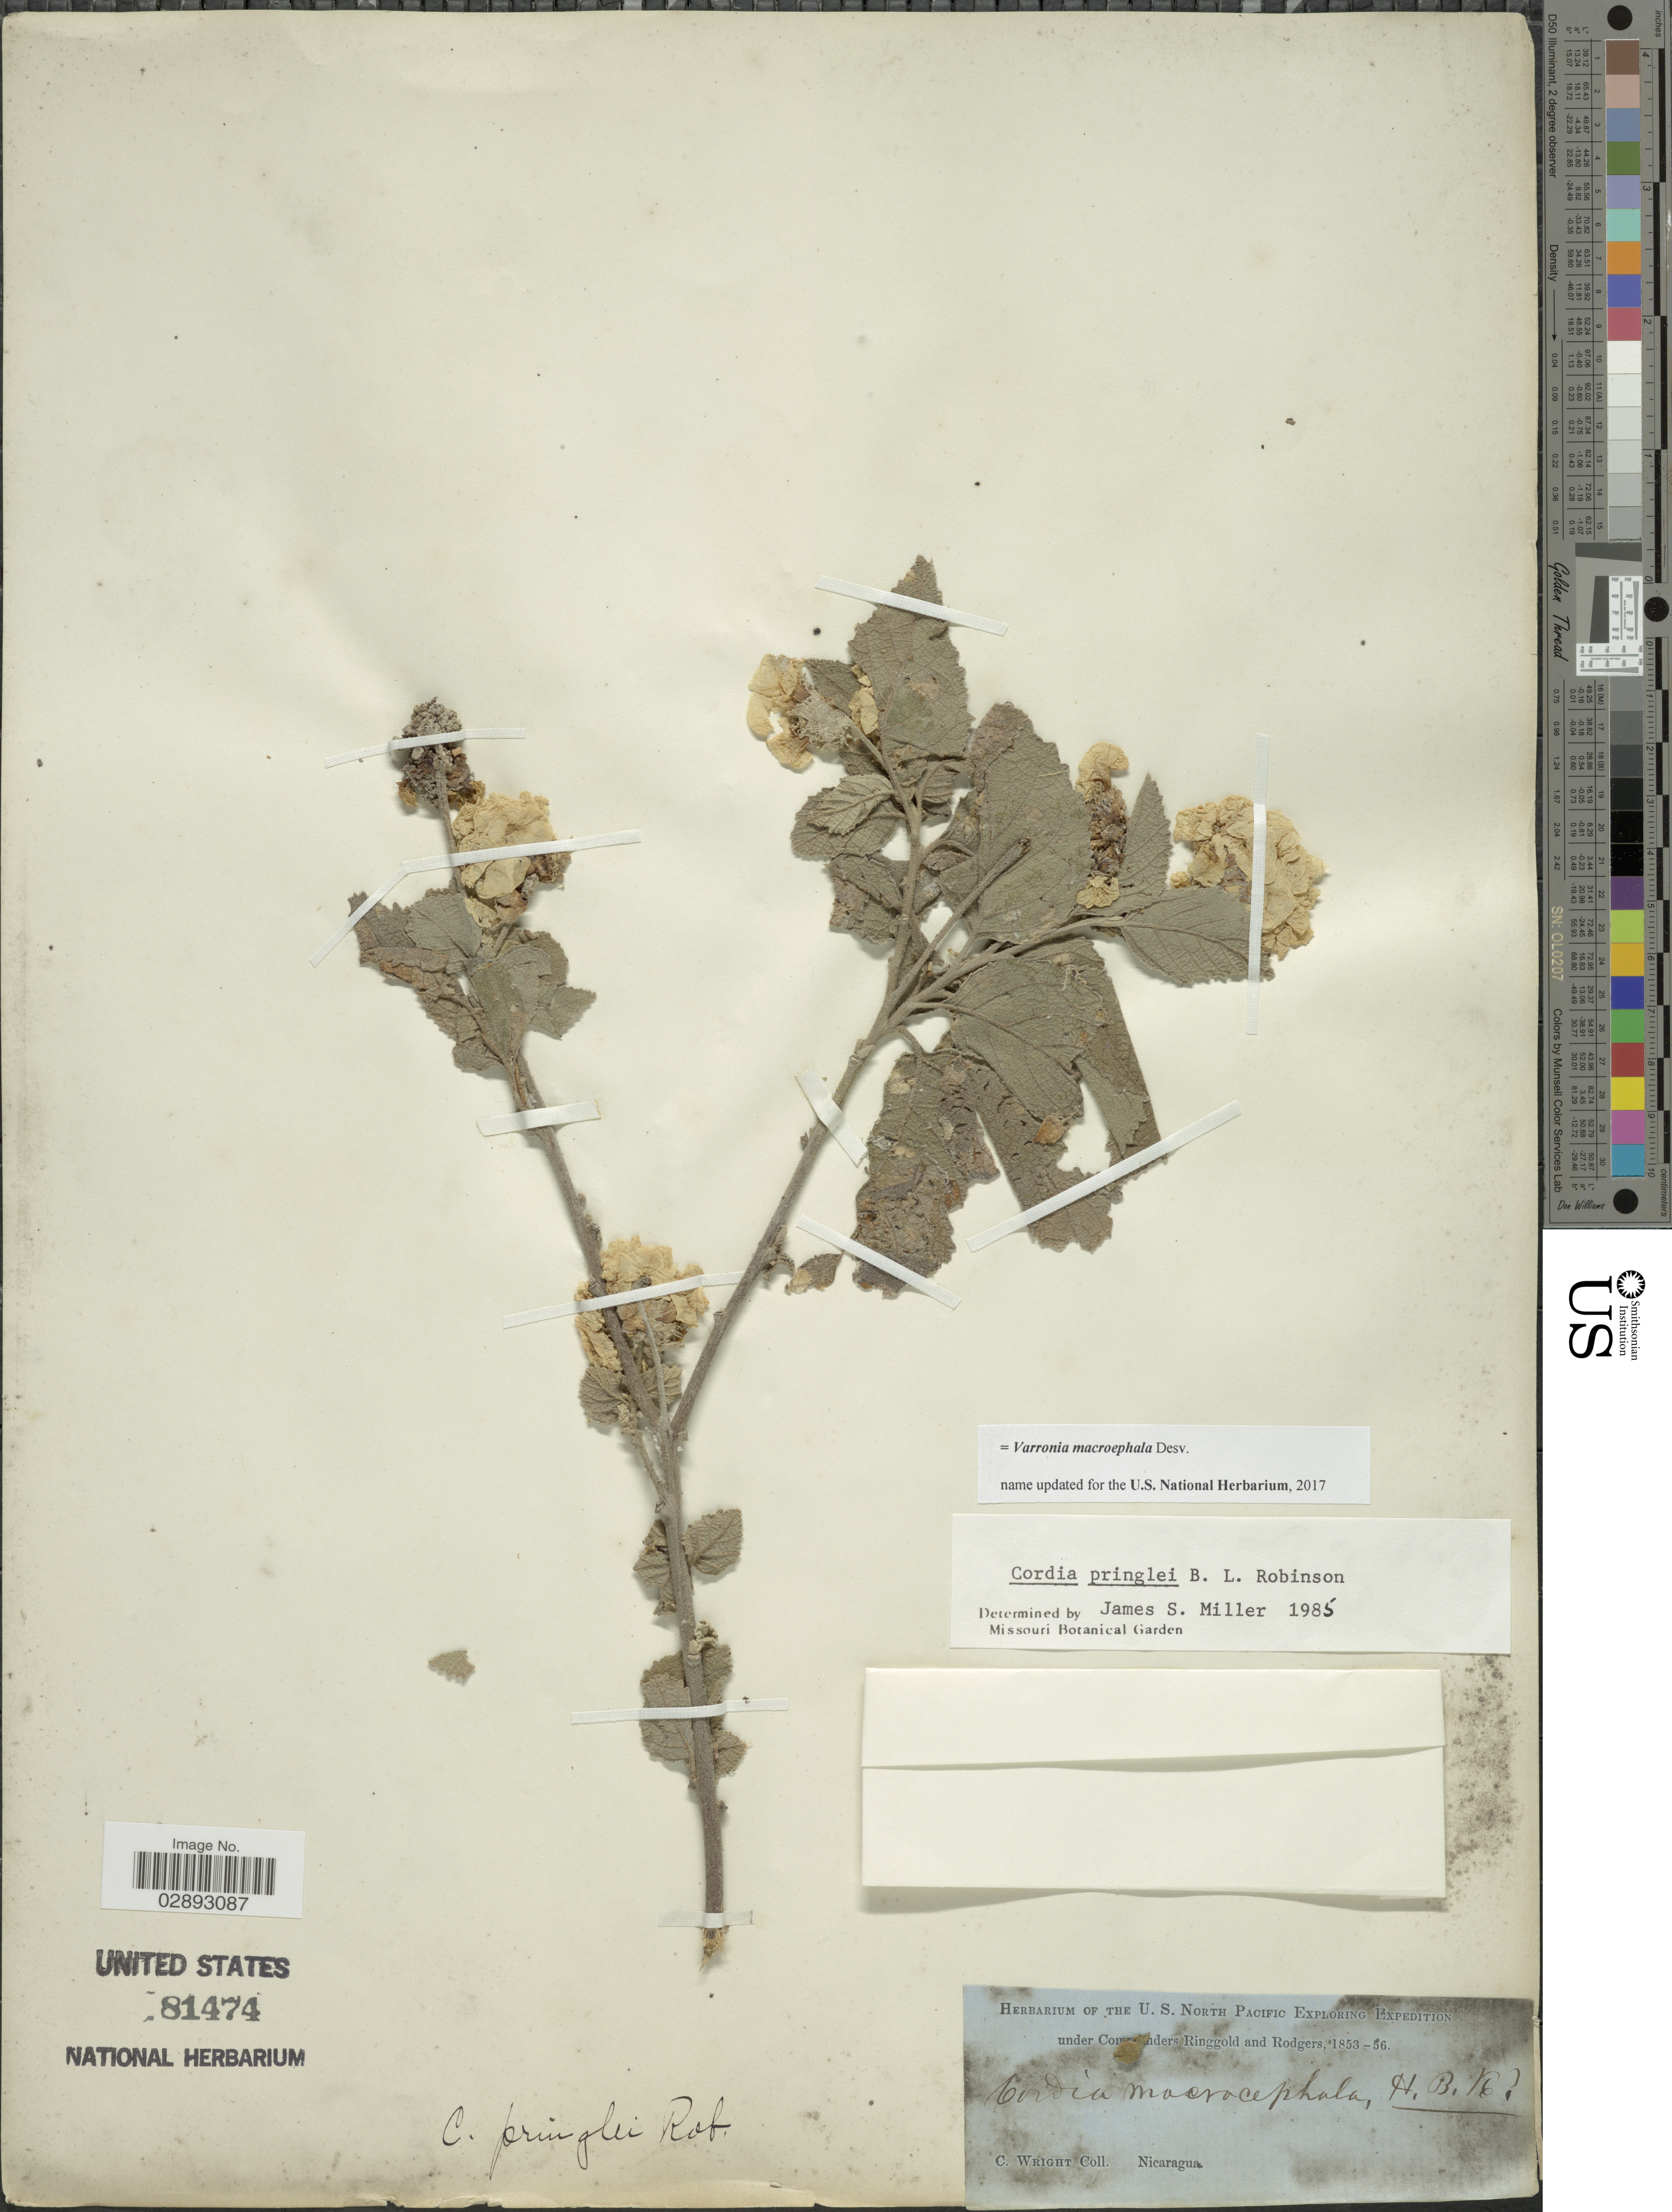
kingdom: Plantae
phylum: Tracheophyta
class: Magnoliopsida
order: Boraginales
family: Cordiaceae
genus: Varronia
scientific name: Varronia macrocephala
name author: Desv.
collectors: C. Wright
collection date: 1853/1856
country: Nicaragua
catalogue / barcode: US 81474